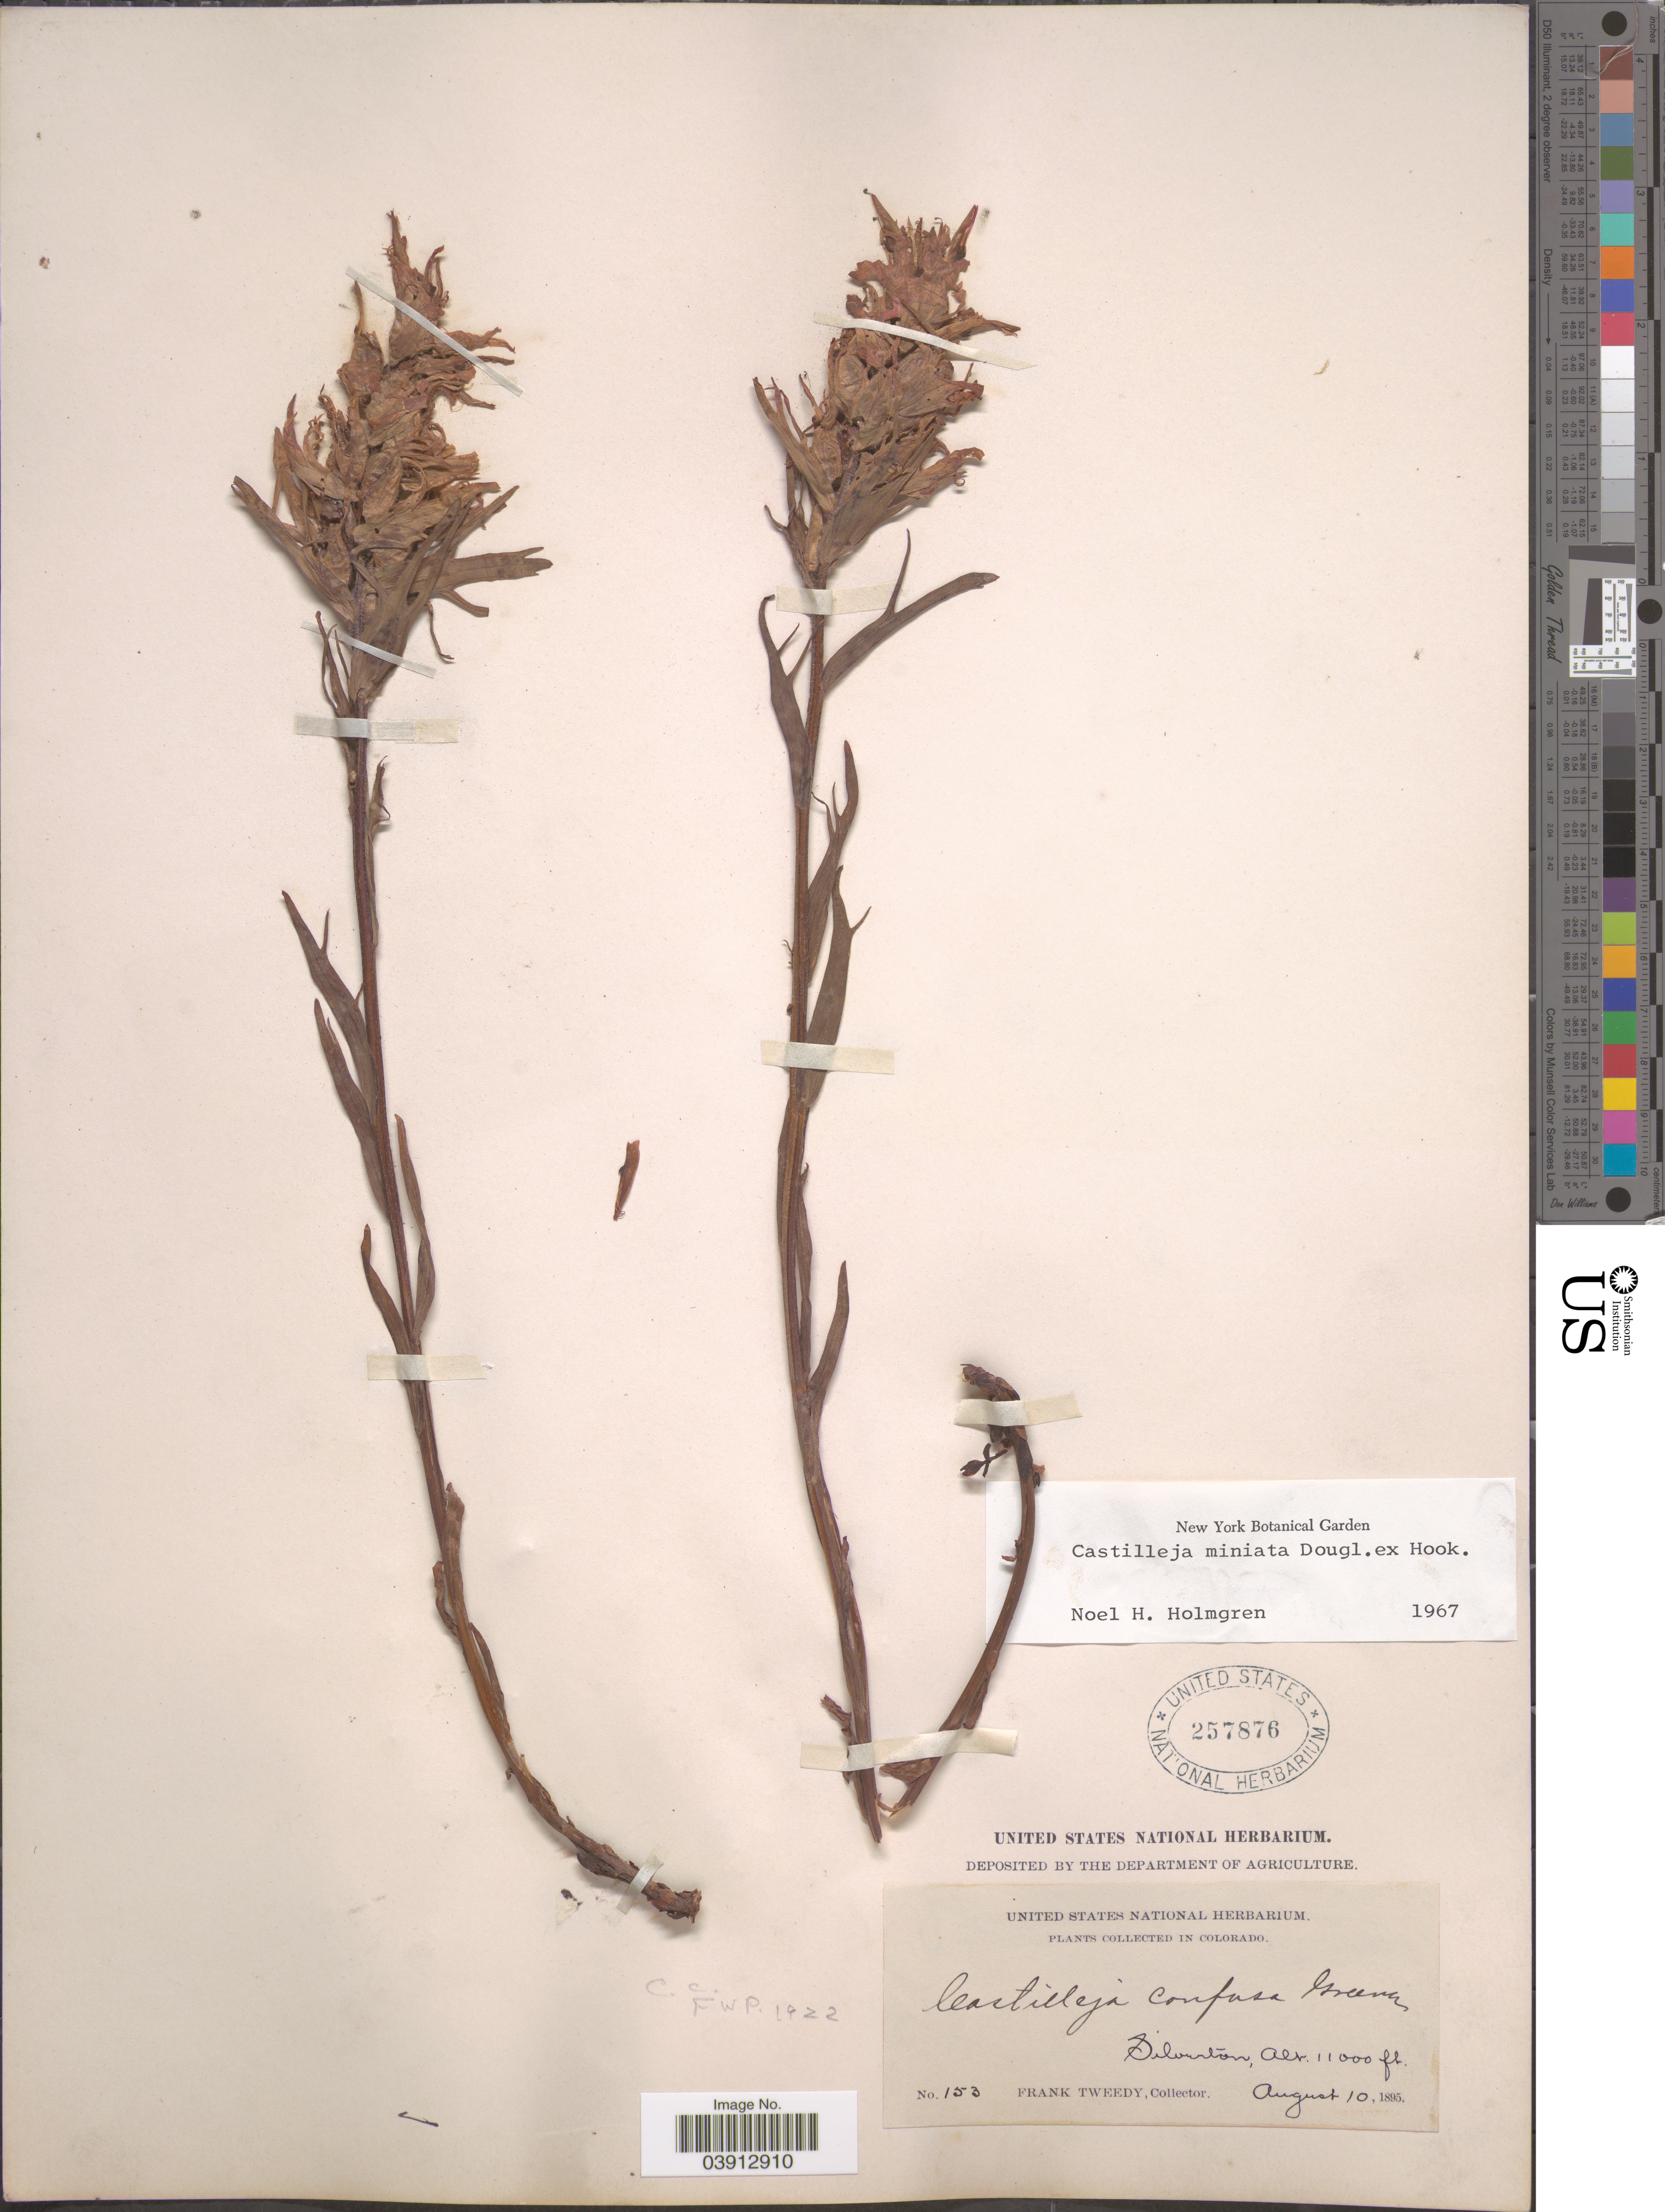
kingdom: Plantae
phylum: Tracheophyta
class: Magnoliopsida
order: Lamiales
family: Orobanchaceae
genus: Castilleja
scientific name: Castilleja miniata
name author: Douglas ex Hook.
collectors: F. Tweedy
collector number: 153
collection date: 1895-08-10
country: United States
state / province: Colorado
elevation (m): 3353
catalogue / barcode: US 257876